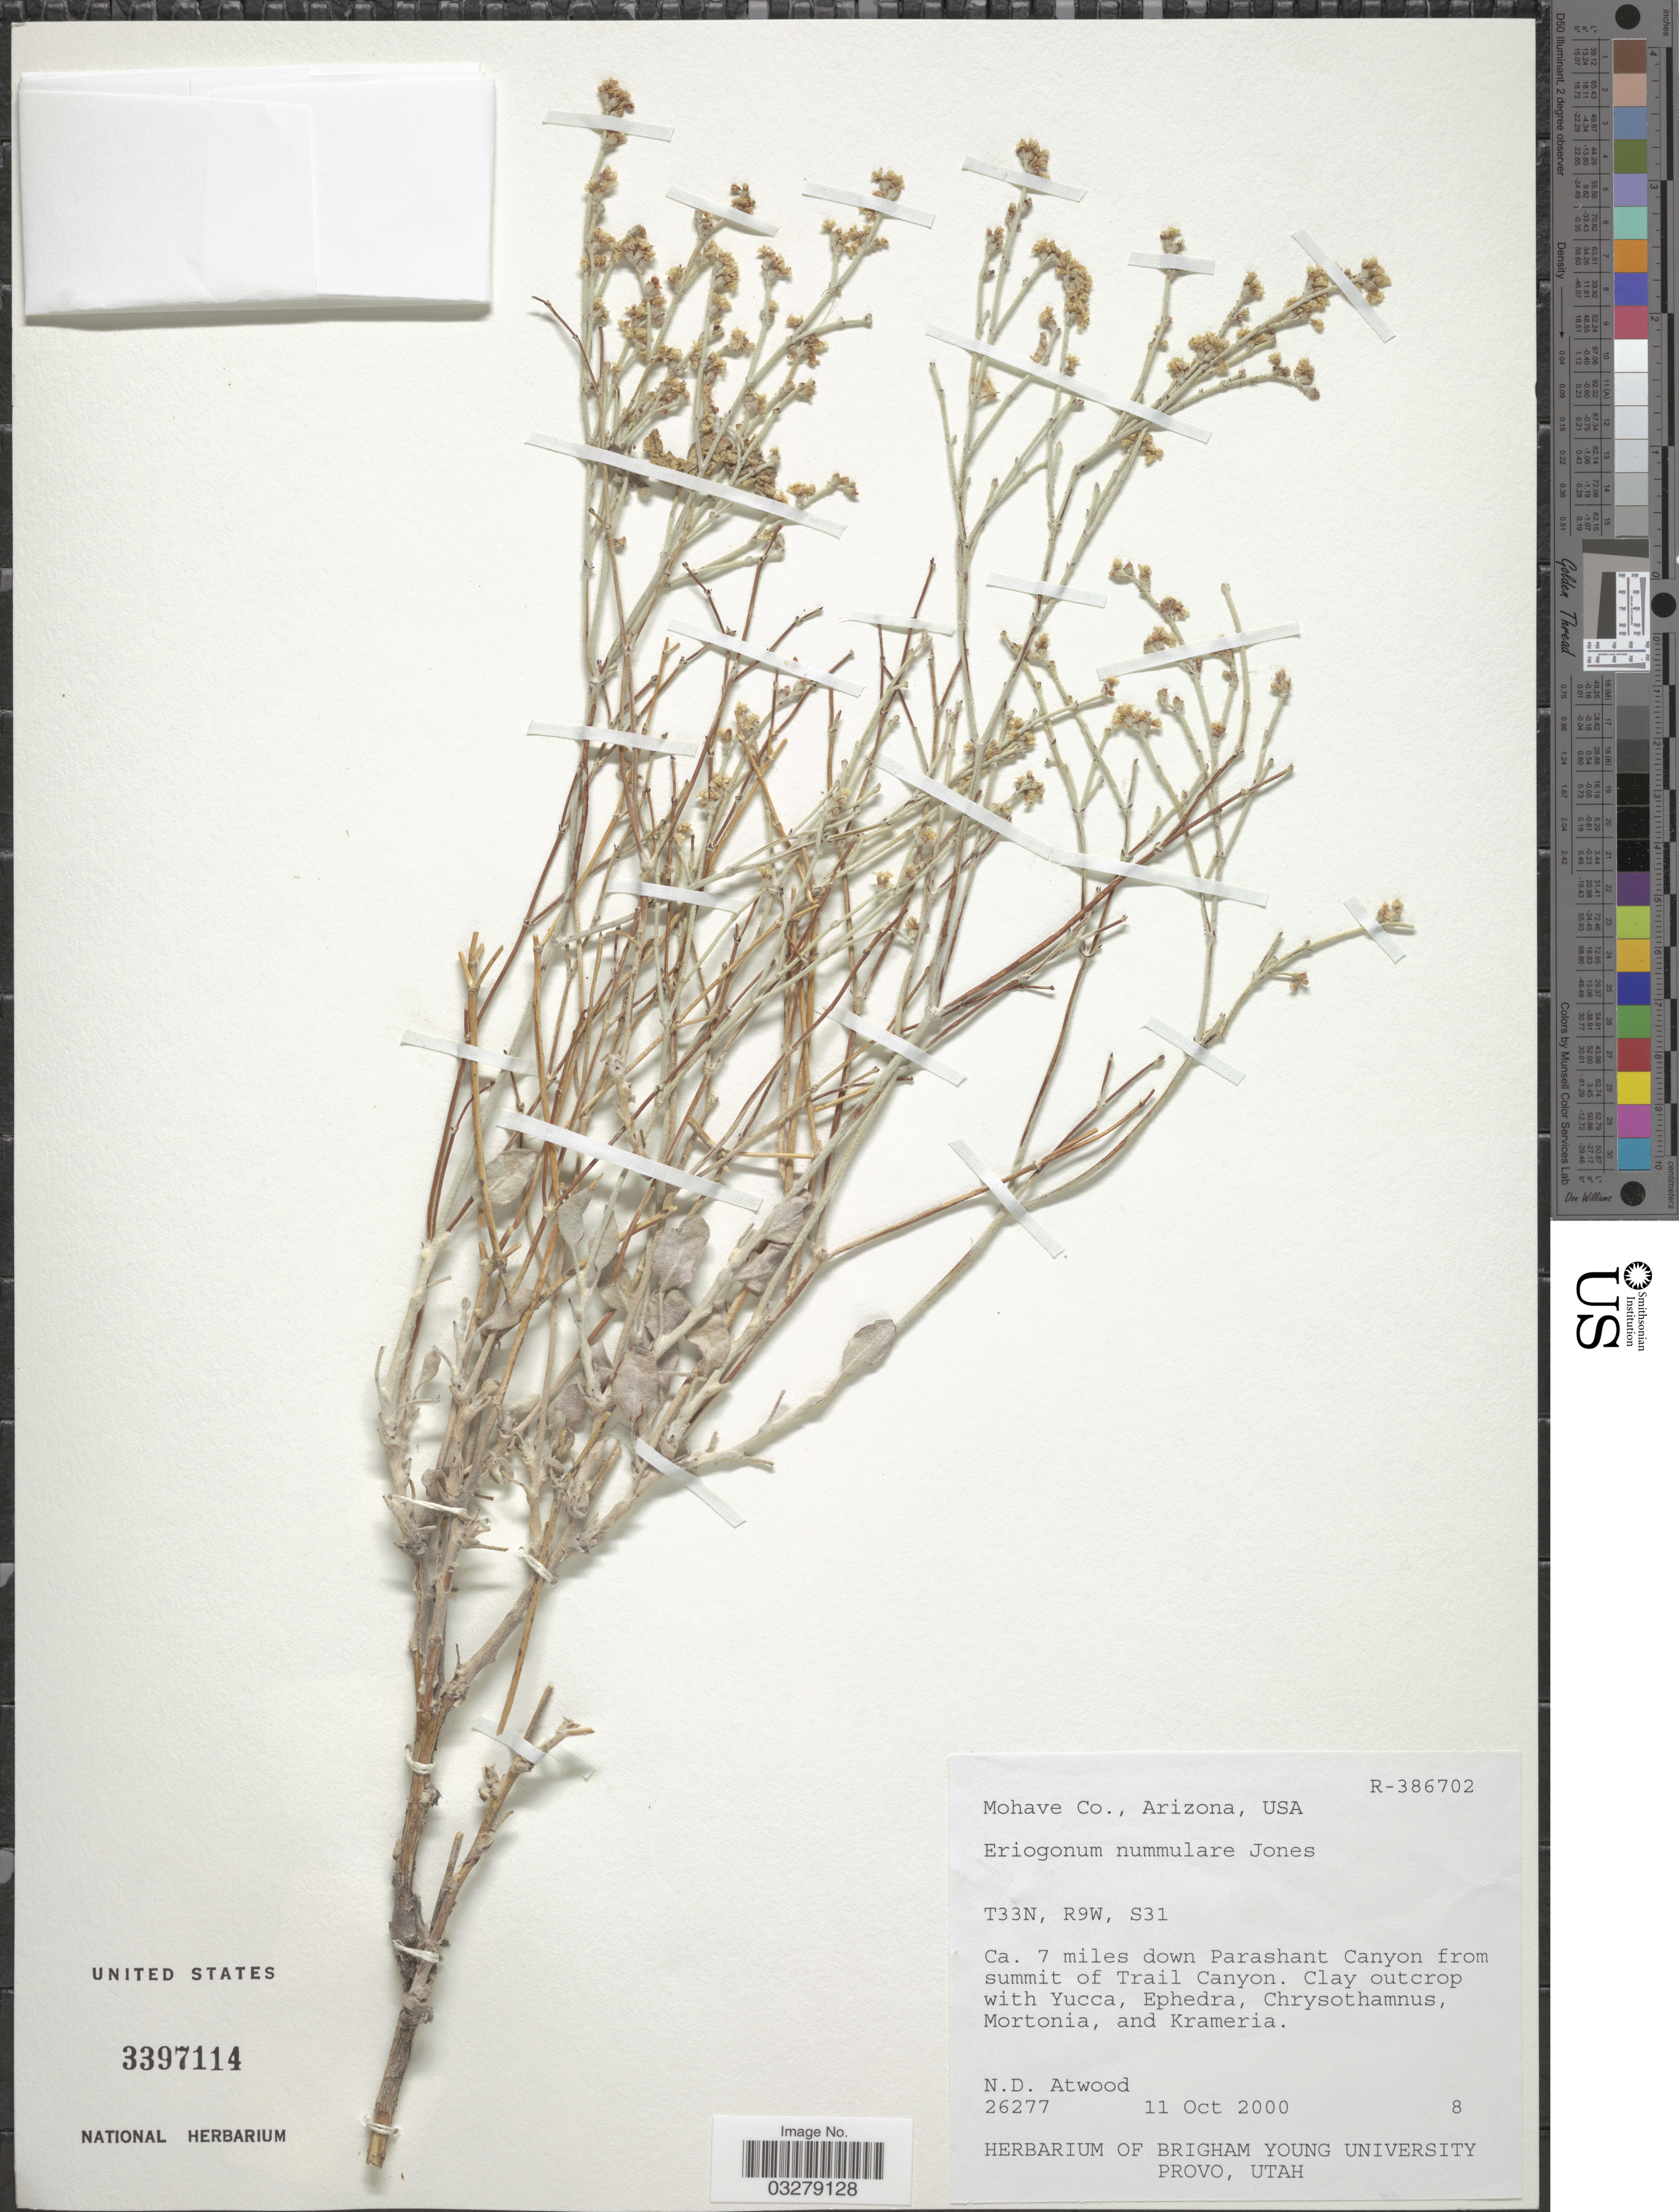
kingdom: Plantae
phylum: Tracheophyta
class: Magnoliopsida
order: Caryophyllales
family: Polygonaceae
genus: Eriogonum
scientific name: Eriogonum nummulare var. scapigerum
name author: M.E. Jones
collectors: N. Atwood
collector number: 26277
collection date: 2000-10-11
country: United States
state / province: Arizona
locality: Mohave Co. T33N, R9W, S31. Ca. 7 miles down Parashant Canyon from summit of Trail Canyon.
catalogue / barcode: US 3397114